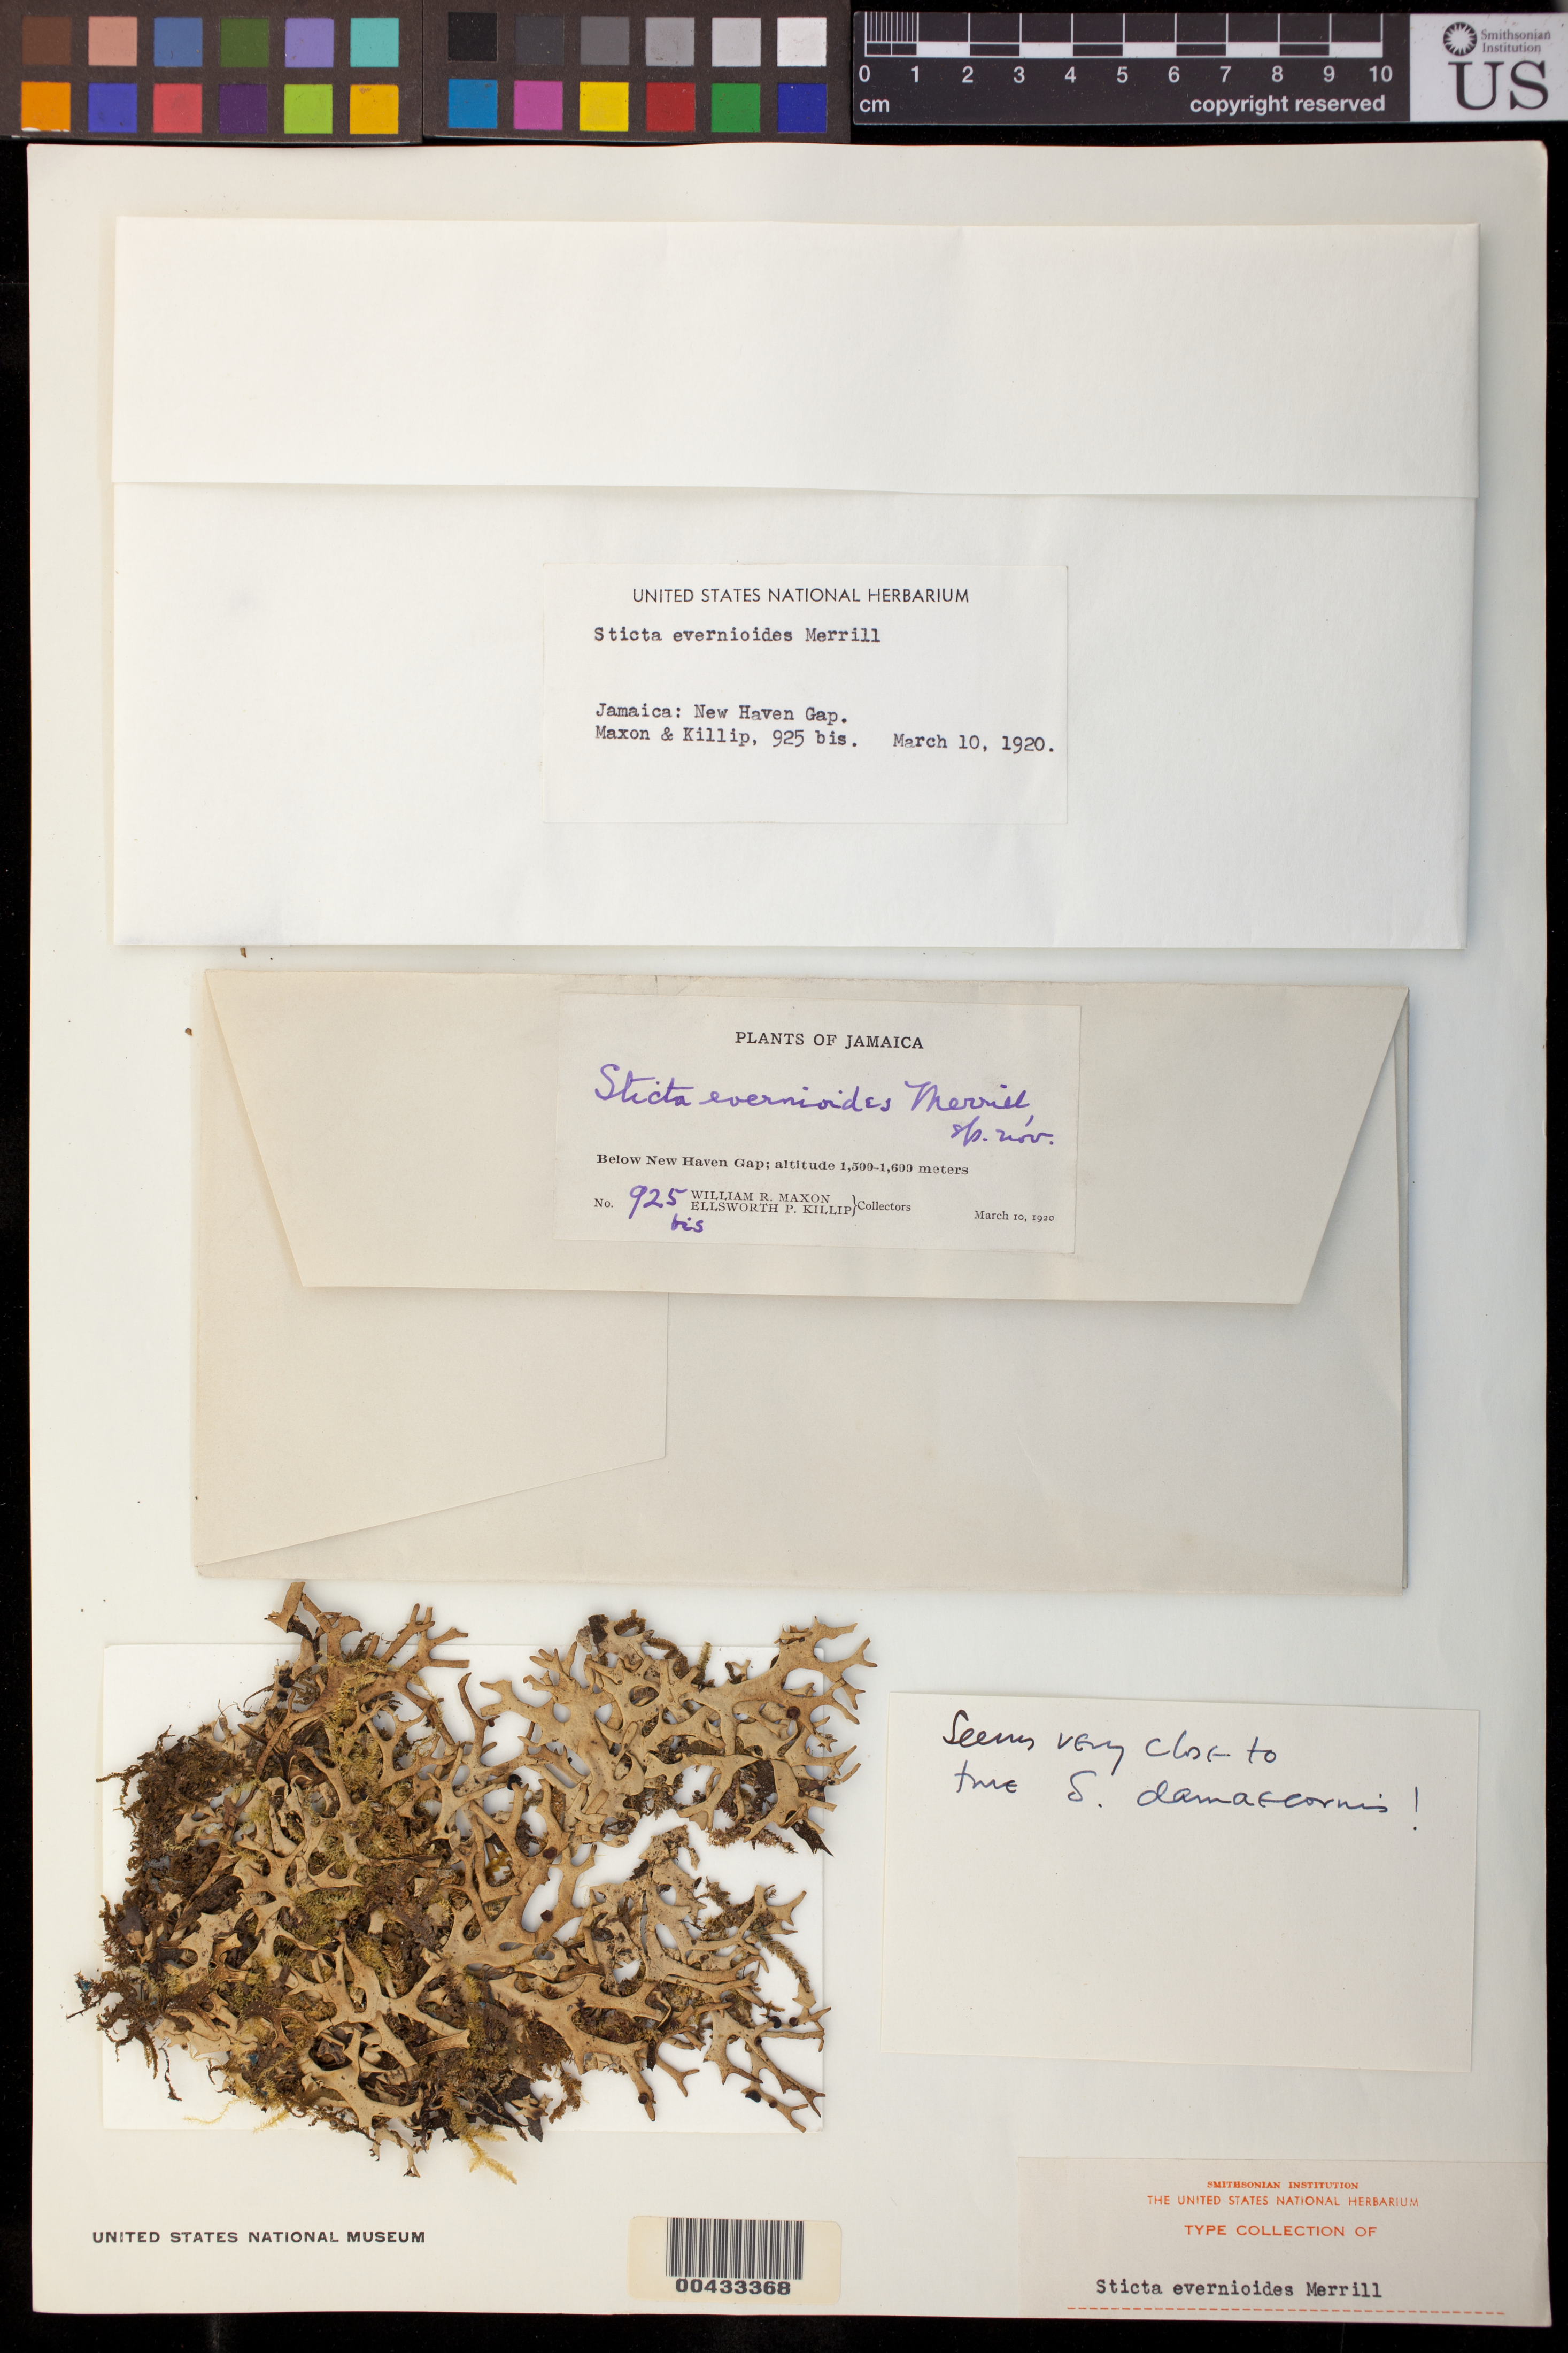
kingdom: Fungi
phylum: Ascomycota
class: Lecanoromycetes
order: Peltigerales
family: Lobariaceae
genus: Sticta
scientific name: Sticta evernioides G. Merr., ined.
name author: G. Merr.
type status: Original Material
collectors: W. R. Maxon & E. P. Killip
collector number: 925 Bis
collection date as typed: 10 Mar 1920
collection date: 1920-03-10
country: Jamaica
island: Greater Antilles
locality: Below New Haven Gap.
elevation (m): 1500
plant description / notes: Annotated as "Sticta evernioides Merrill" (=G. Merr.), apparently an ined. name never published.